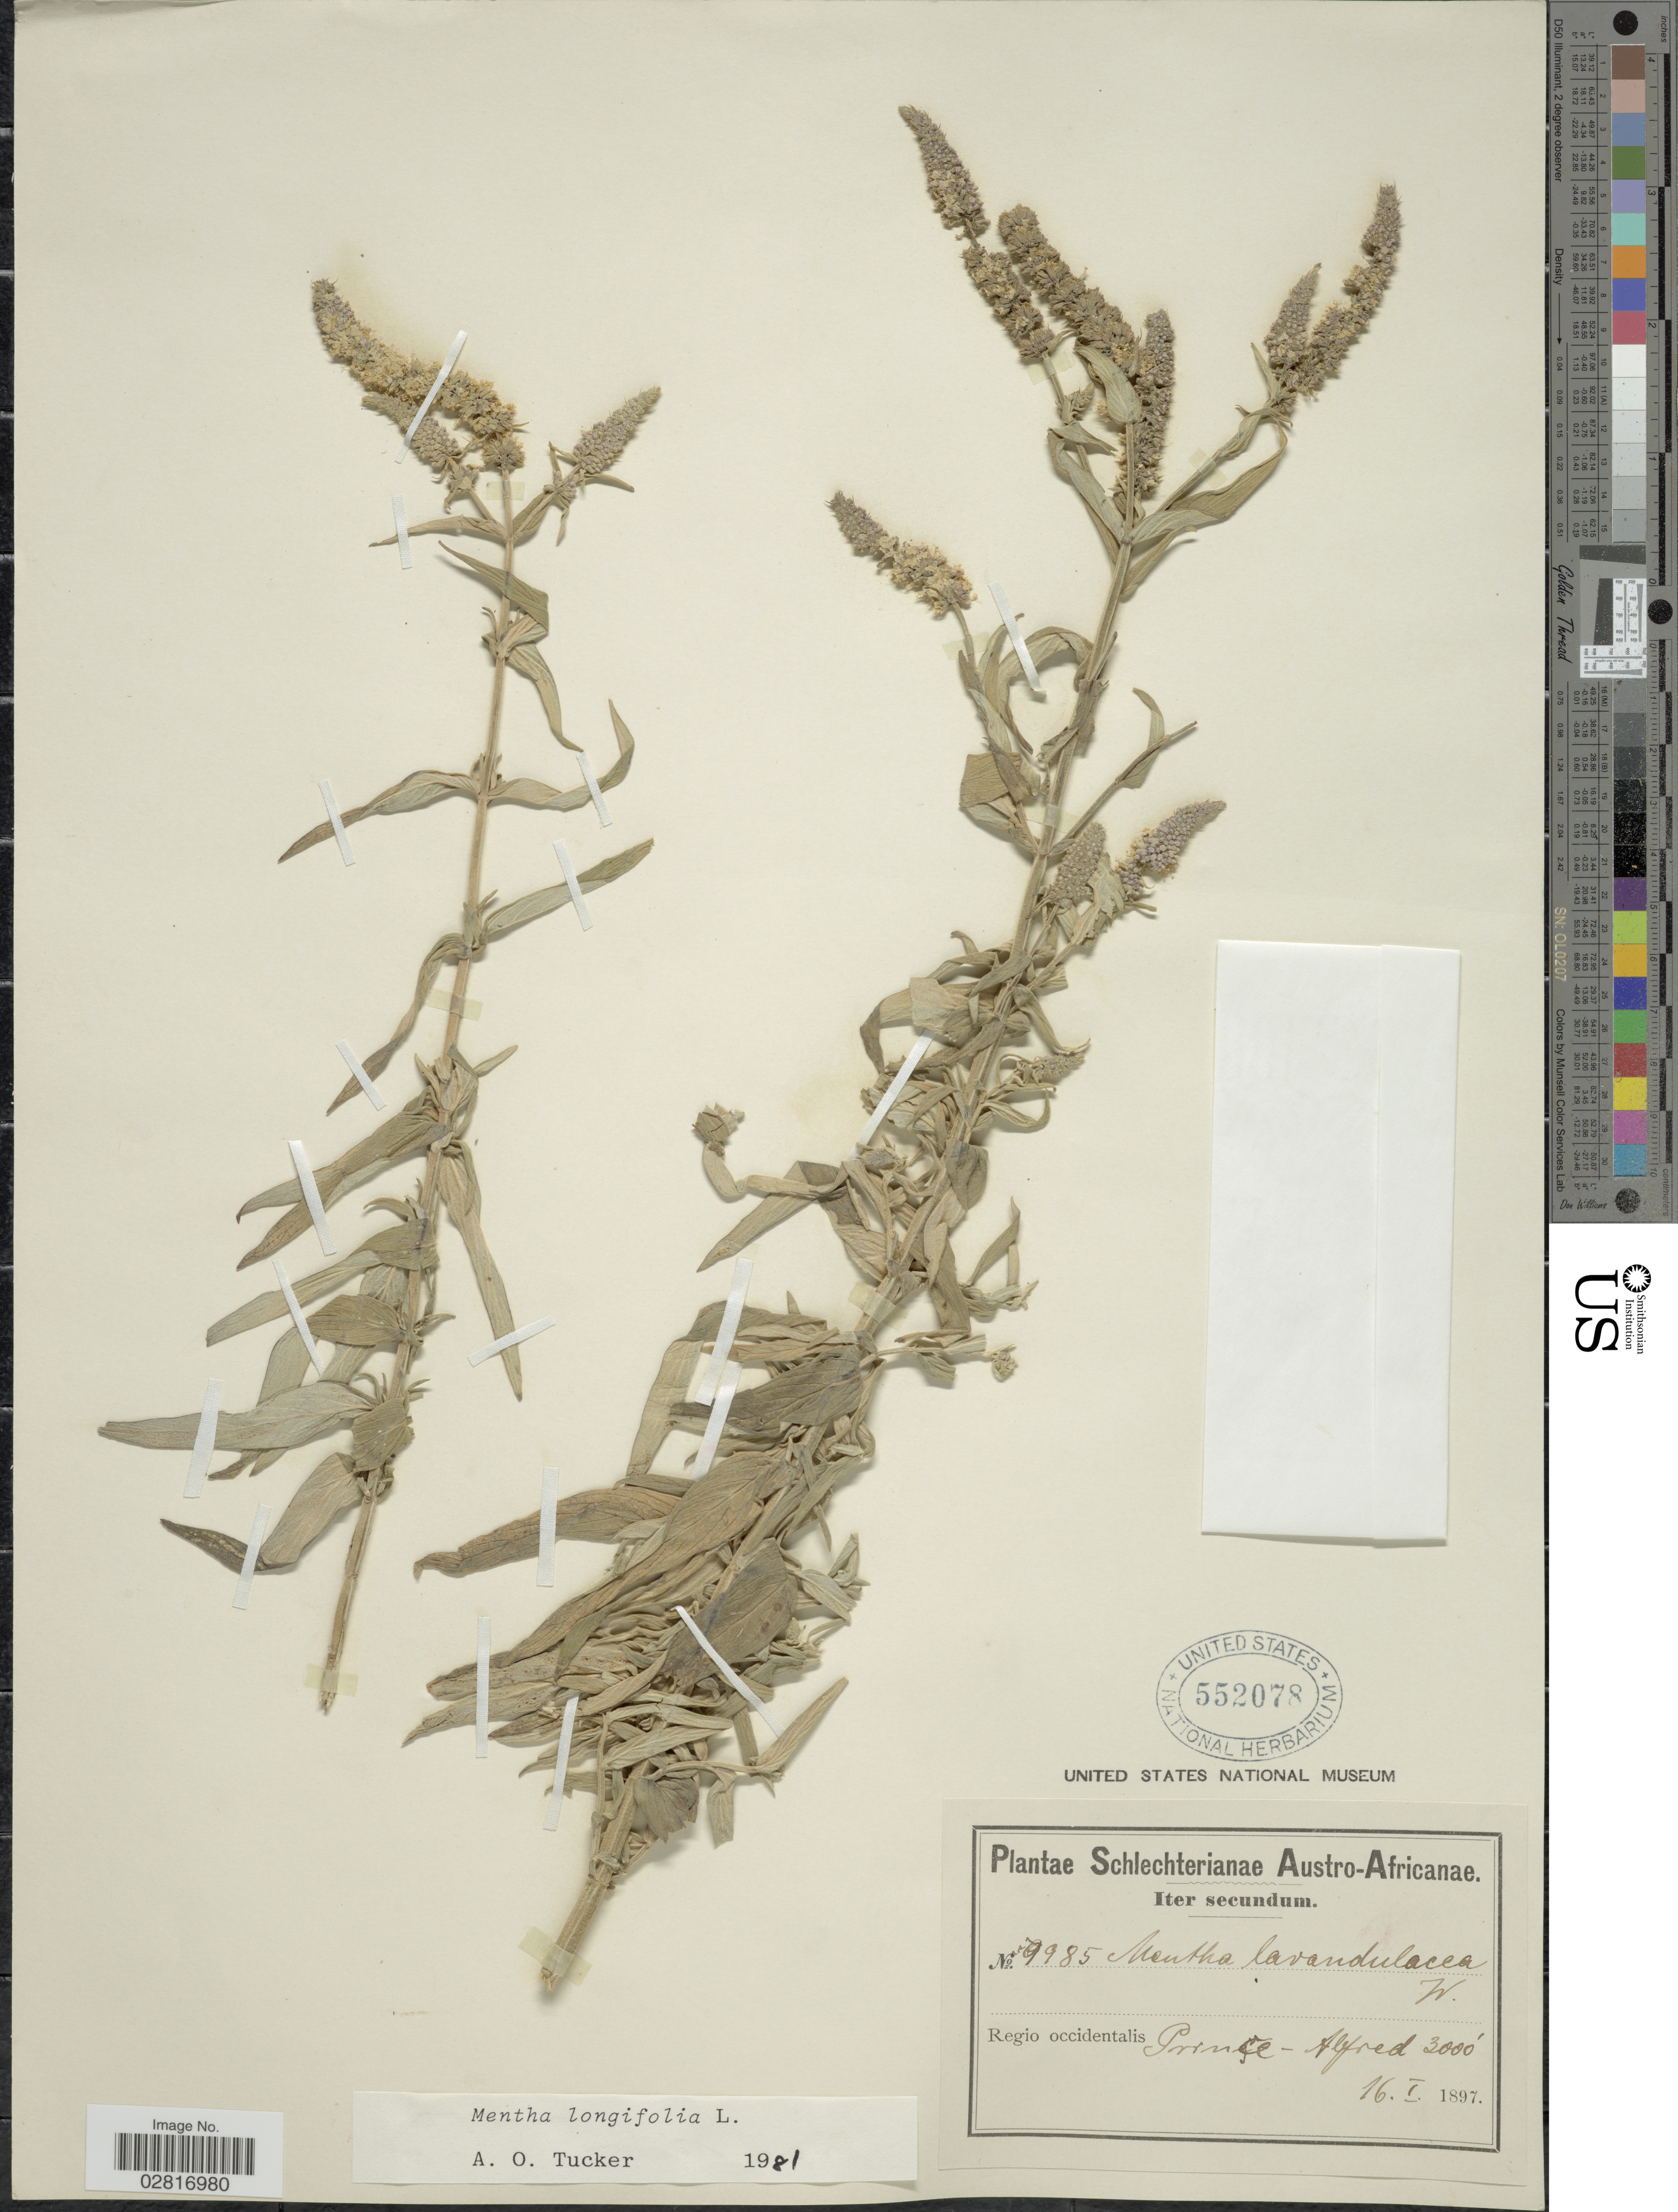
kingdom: Plantae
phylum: Tracheophyta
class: Magnoliopsida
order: Lamiales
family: Lamiaceae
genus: Mentha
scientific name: Mentha longifolia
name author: (L.) L.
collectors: Schlechter, --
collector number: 9985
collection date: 1897-01-16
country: South Africa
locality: Austro-Africanae, Regio occidentalis, Prince-Alfred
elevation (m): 914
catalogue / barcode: US 552078